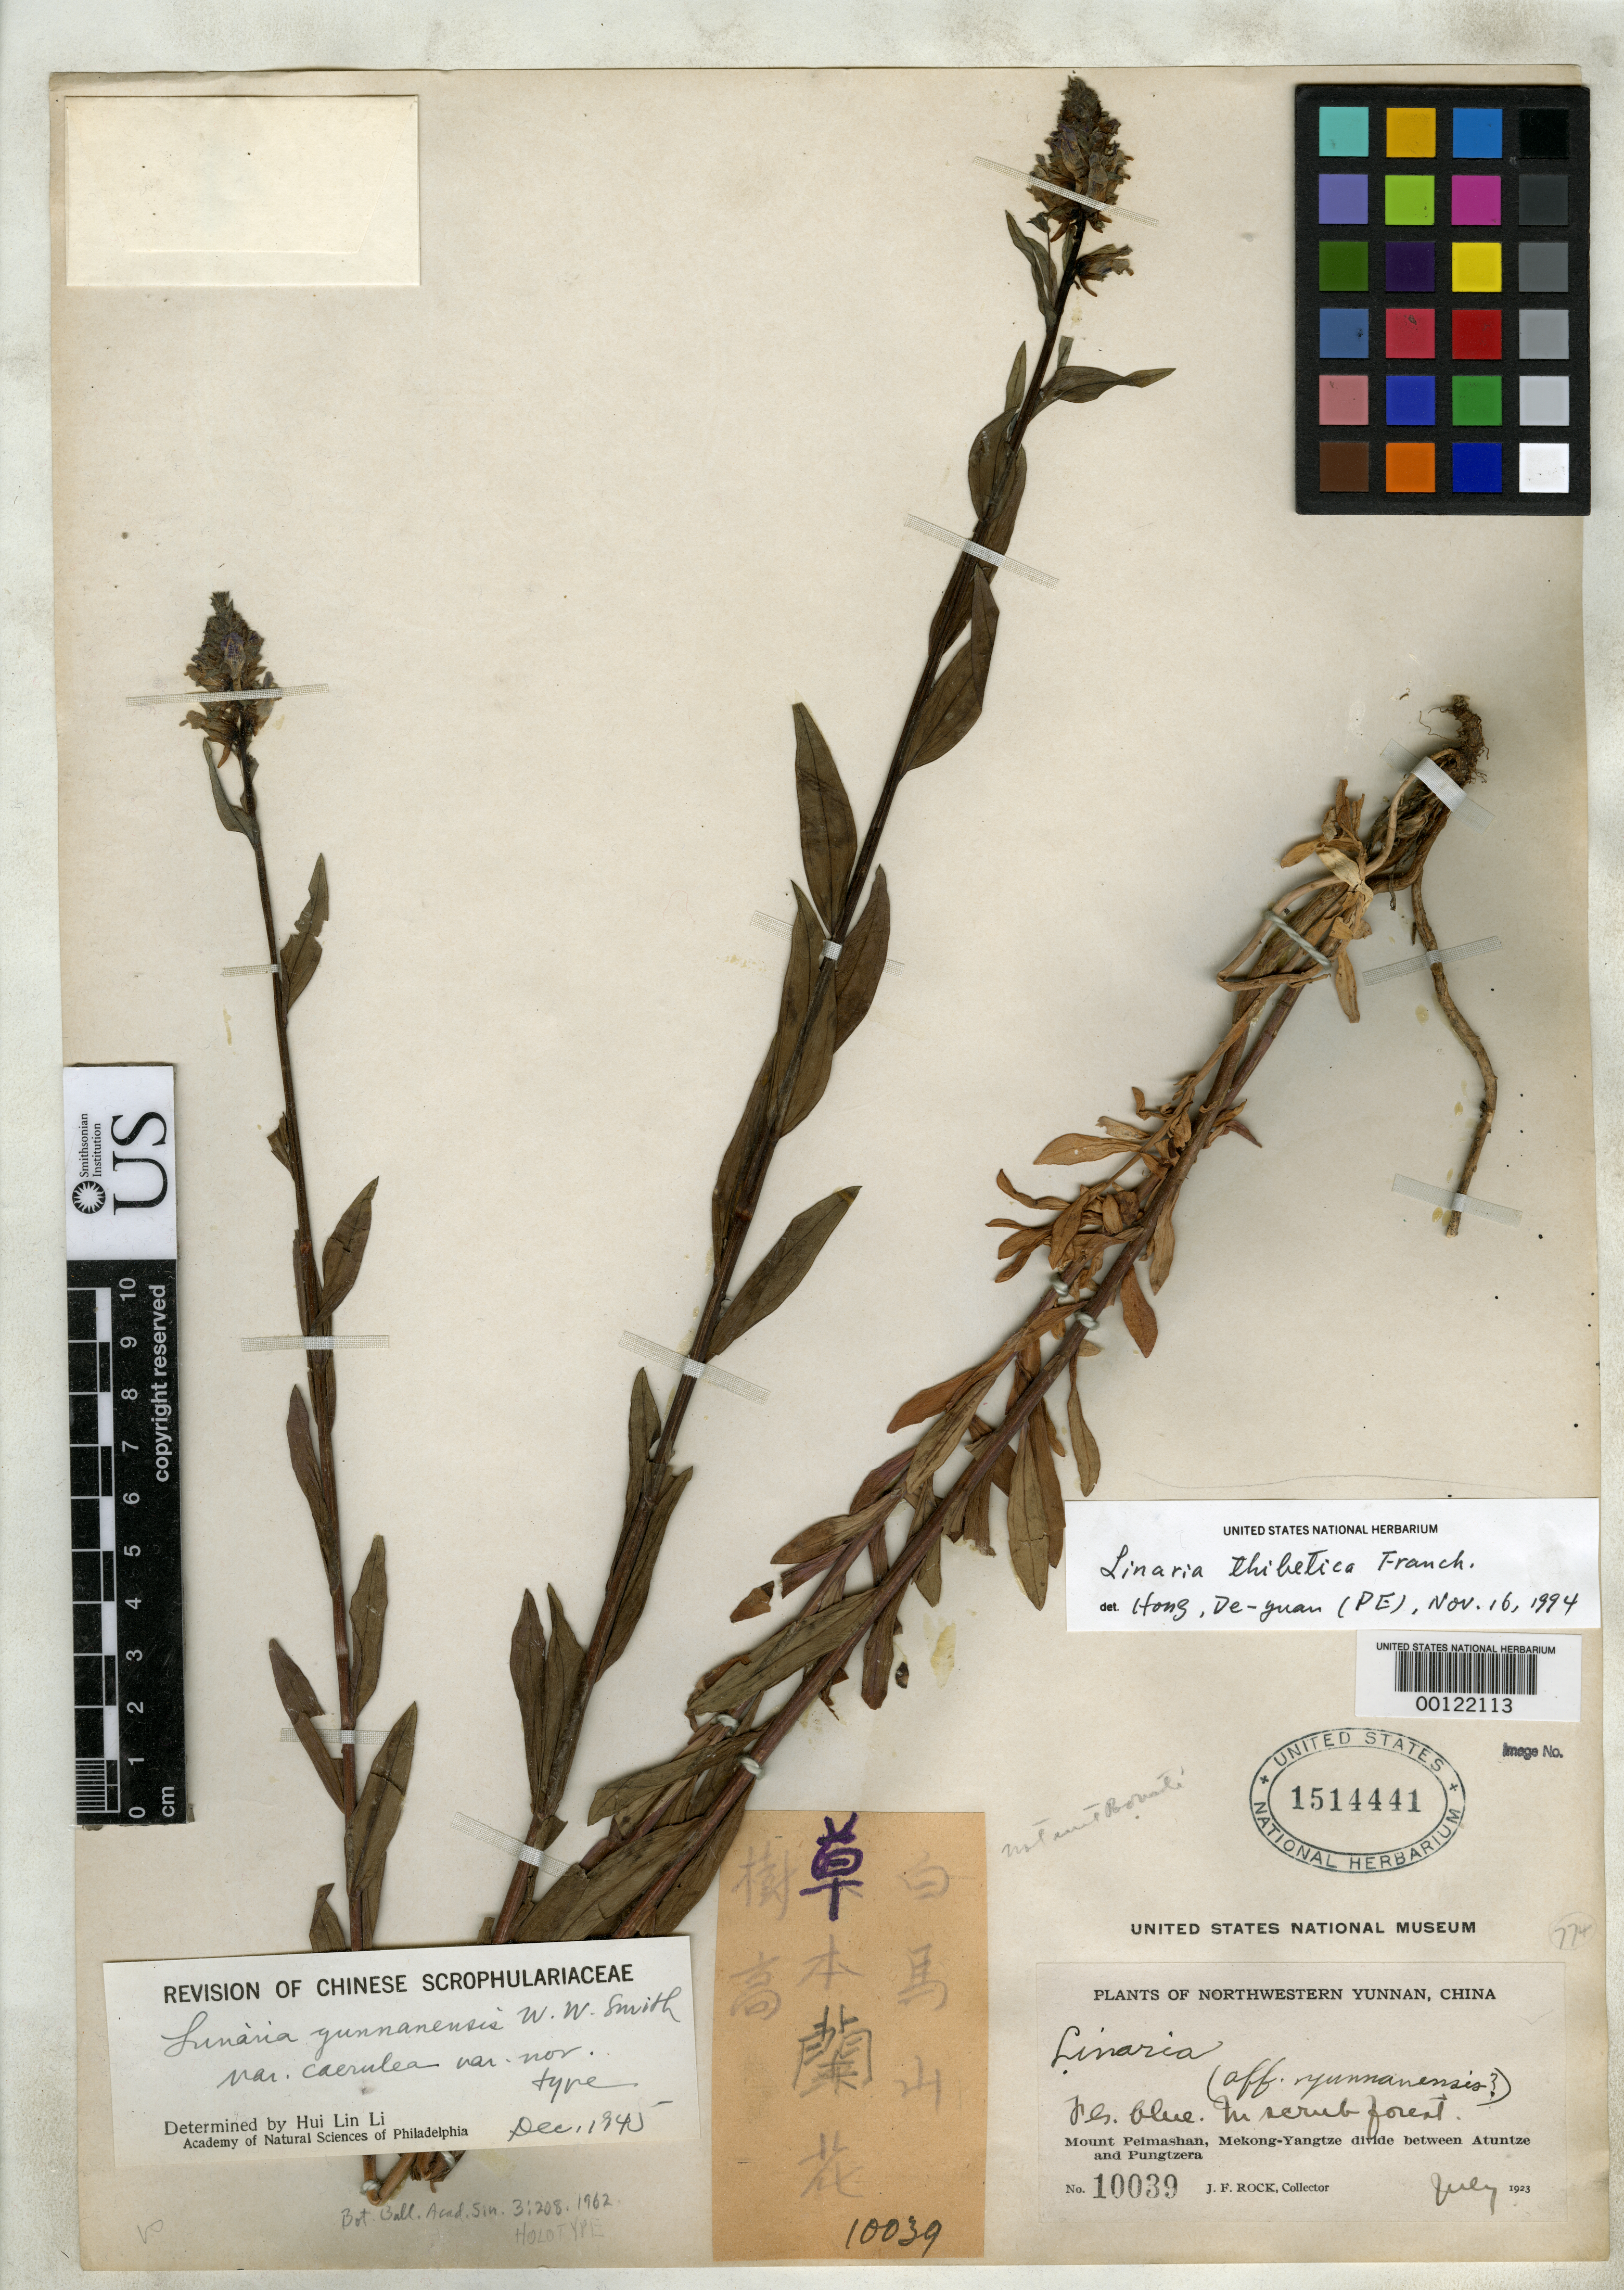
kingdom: Plantae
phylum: Tracheophyta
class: Magnoliopsida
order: Lamiales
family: Plantaginaceae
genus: Linaria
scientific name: Linaria yunnanensis var. caerulea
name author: H.L. Li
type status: Holotype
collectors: J. F. Rock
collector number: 10039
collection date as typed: Jul 1923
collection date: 1923-07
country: China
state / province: Yunnan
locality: Mt. Peimashan.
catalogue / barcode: US 1514441